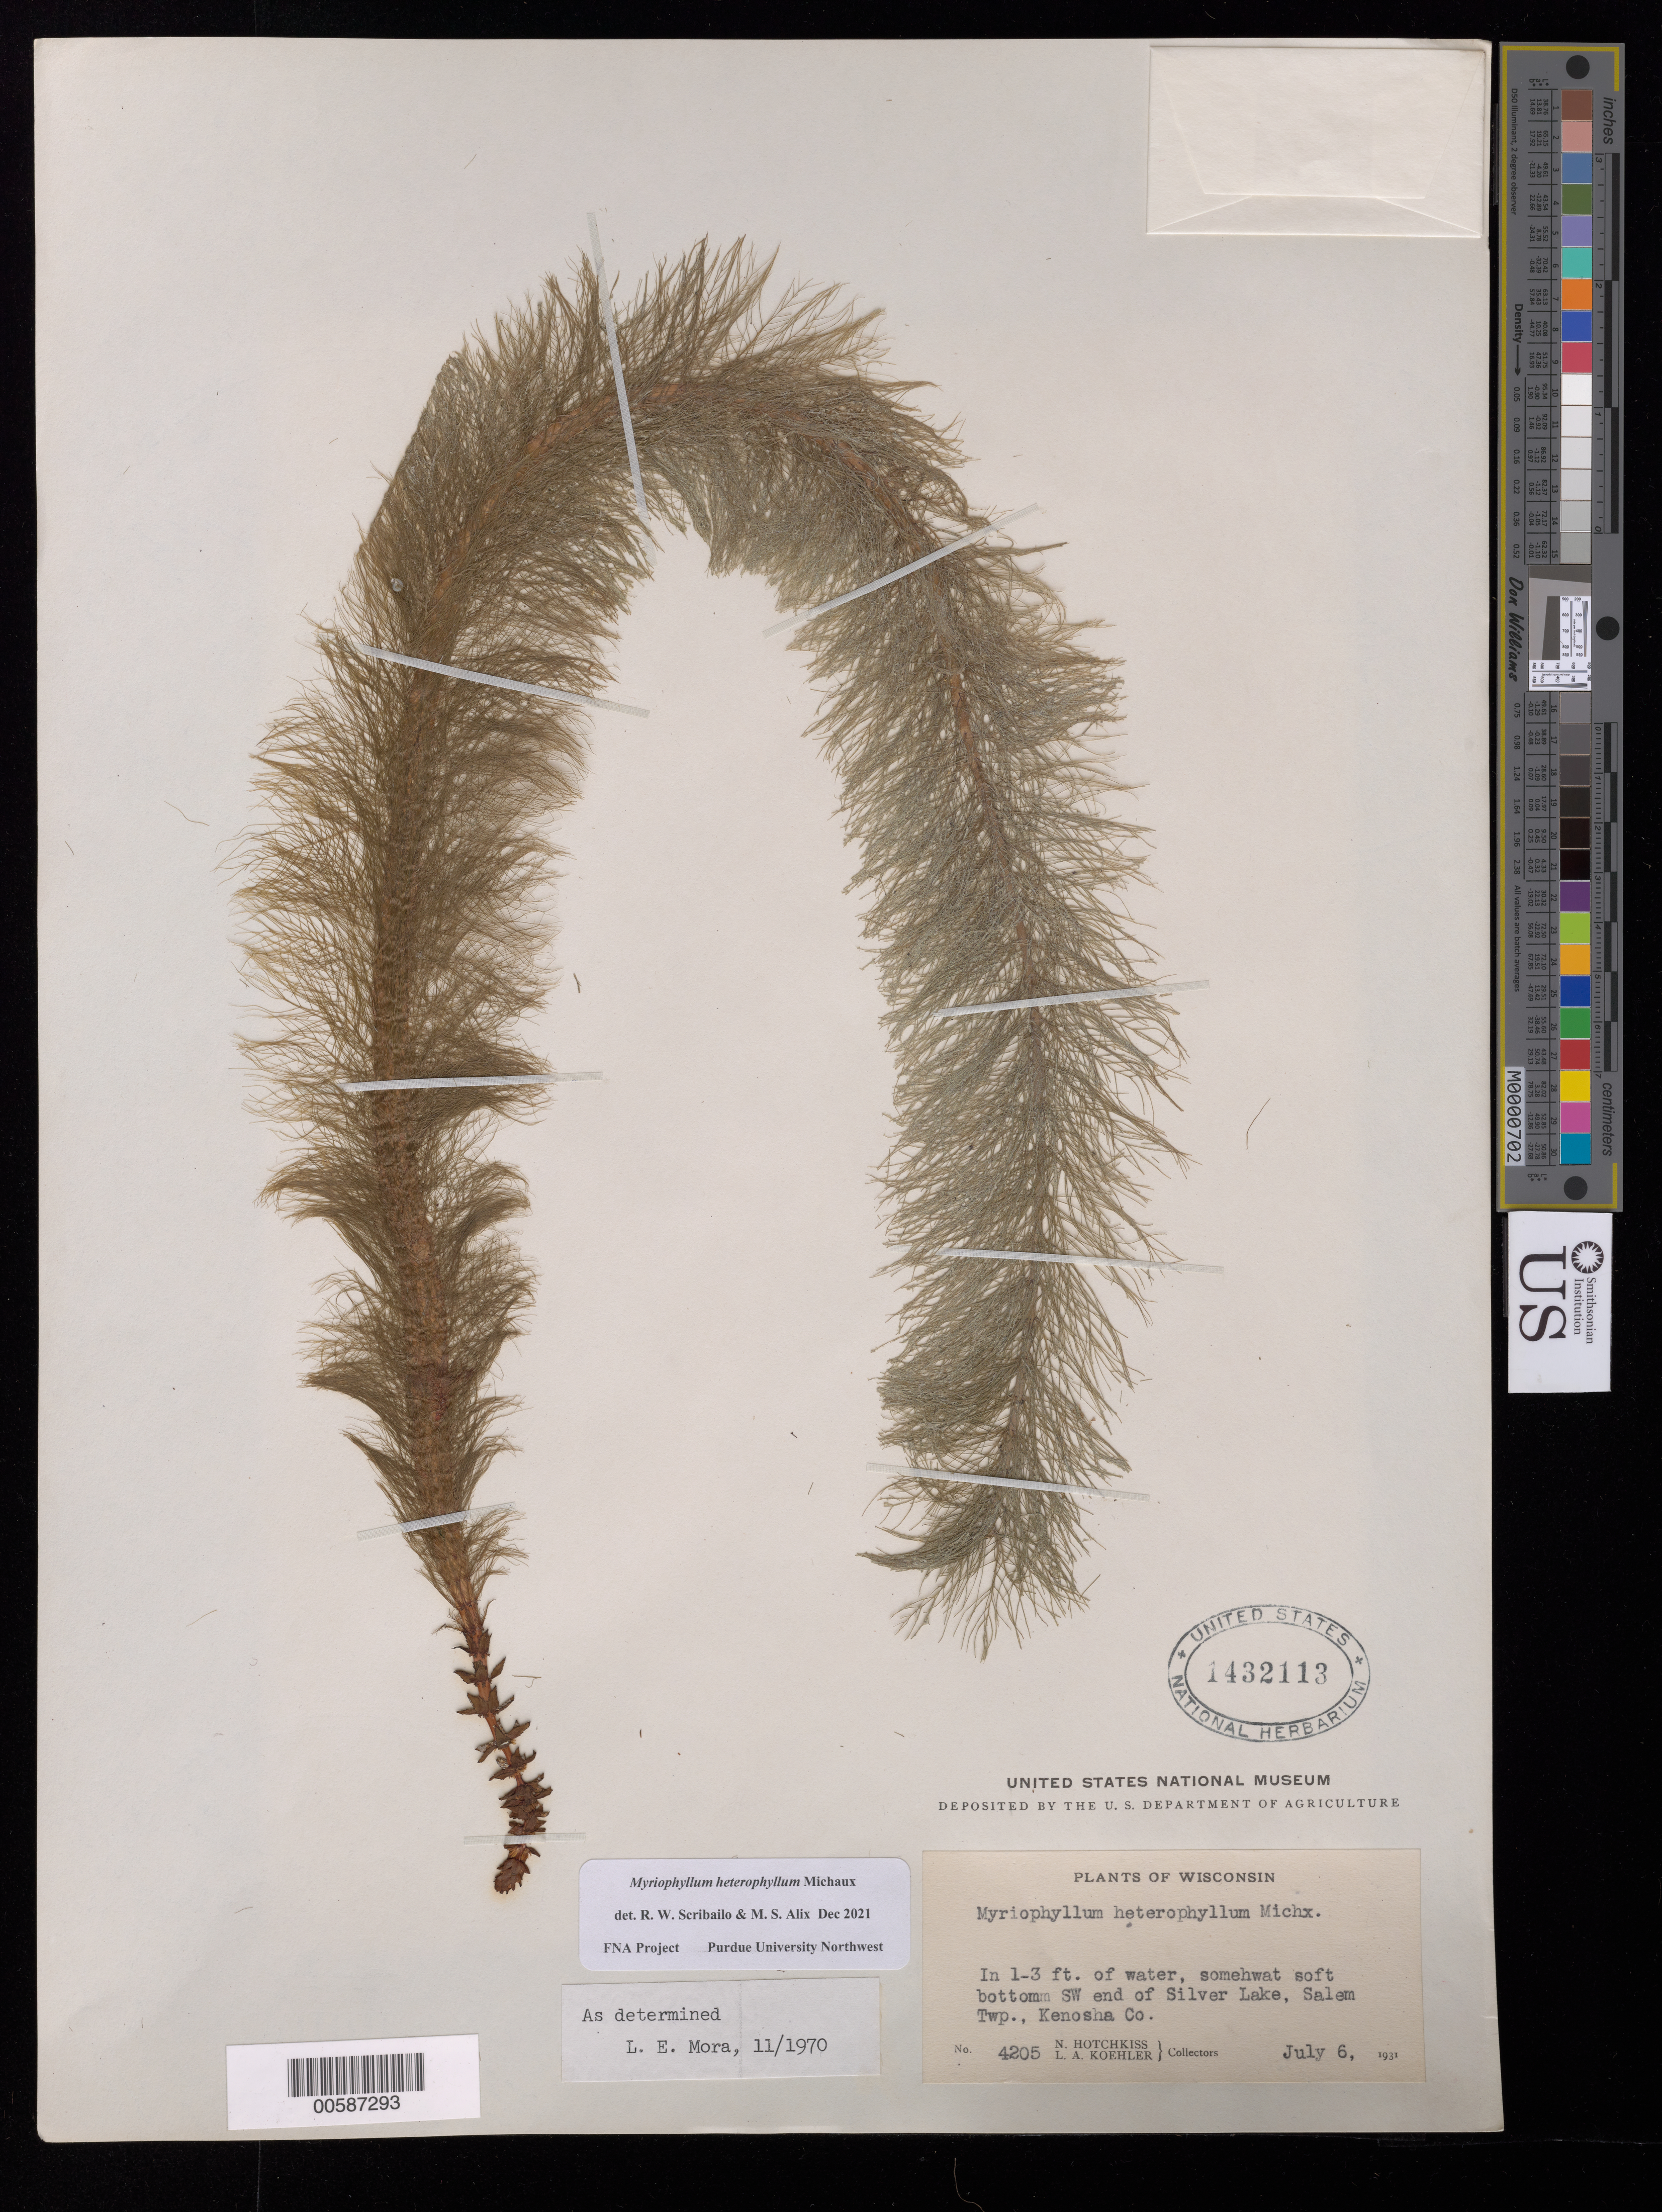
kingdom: Plantae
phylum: Tracheophyta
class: Magnoliopsida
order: Saxifragales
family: Haloragaceae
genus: Myriophyllum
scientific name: Myriophyllum heterophyllum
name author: Michx.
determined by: Scribailo, R. W.; Alix, M. S.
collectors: N. Hotchkiss & L. Koehler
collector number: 4205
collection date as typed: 06 Jul 1931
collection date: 1931-07-06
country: United States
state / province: Wisconsin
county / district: Kenosha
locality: SW end of Silver Lake, Salem Twp.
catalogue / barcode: US 1432113